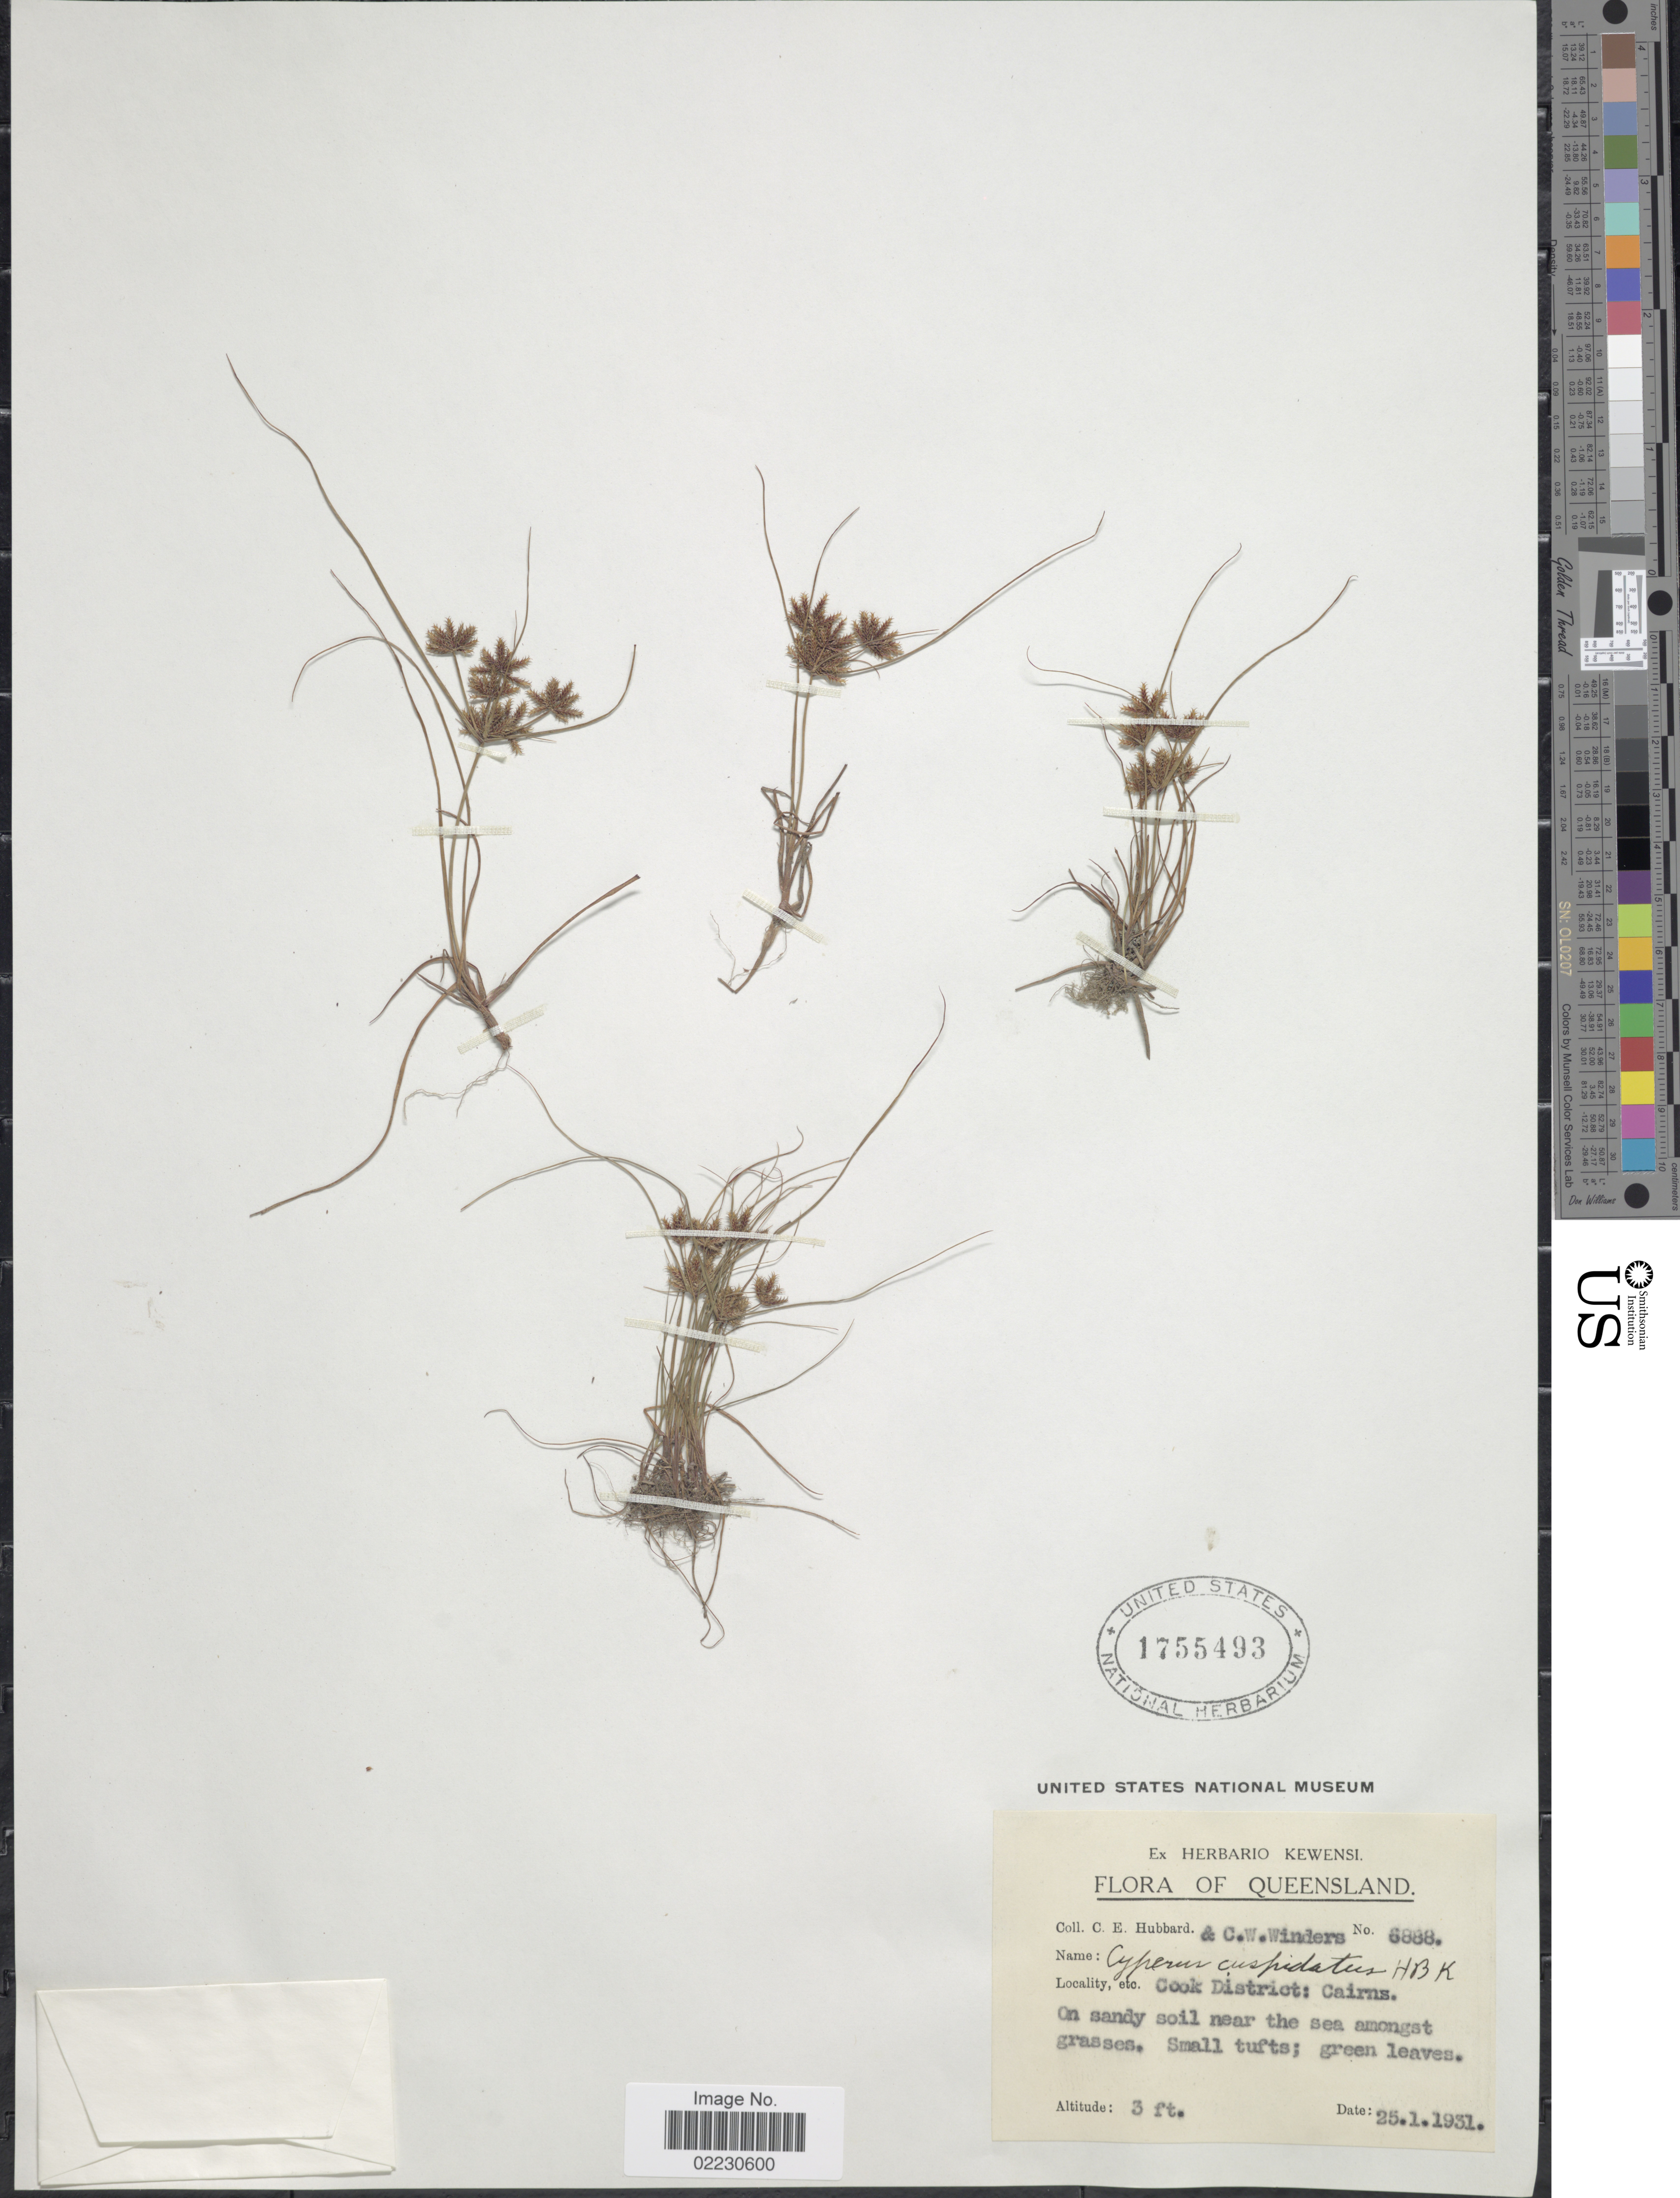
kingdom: Plantae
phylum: Tracheophyta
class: Liliopsida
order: Poales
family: Cyperaceae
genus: Cyperus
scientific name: Cyperus cuspidatus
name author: Kunth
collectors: C. E. Hubbard & C. Winders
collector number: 6888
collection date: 1931-01-25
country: Australia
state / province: Queensland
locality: Cook District: Cairns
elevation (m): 1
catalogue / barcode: US 1755493